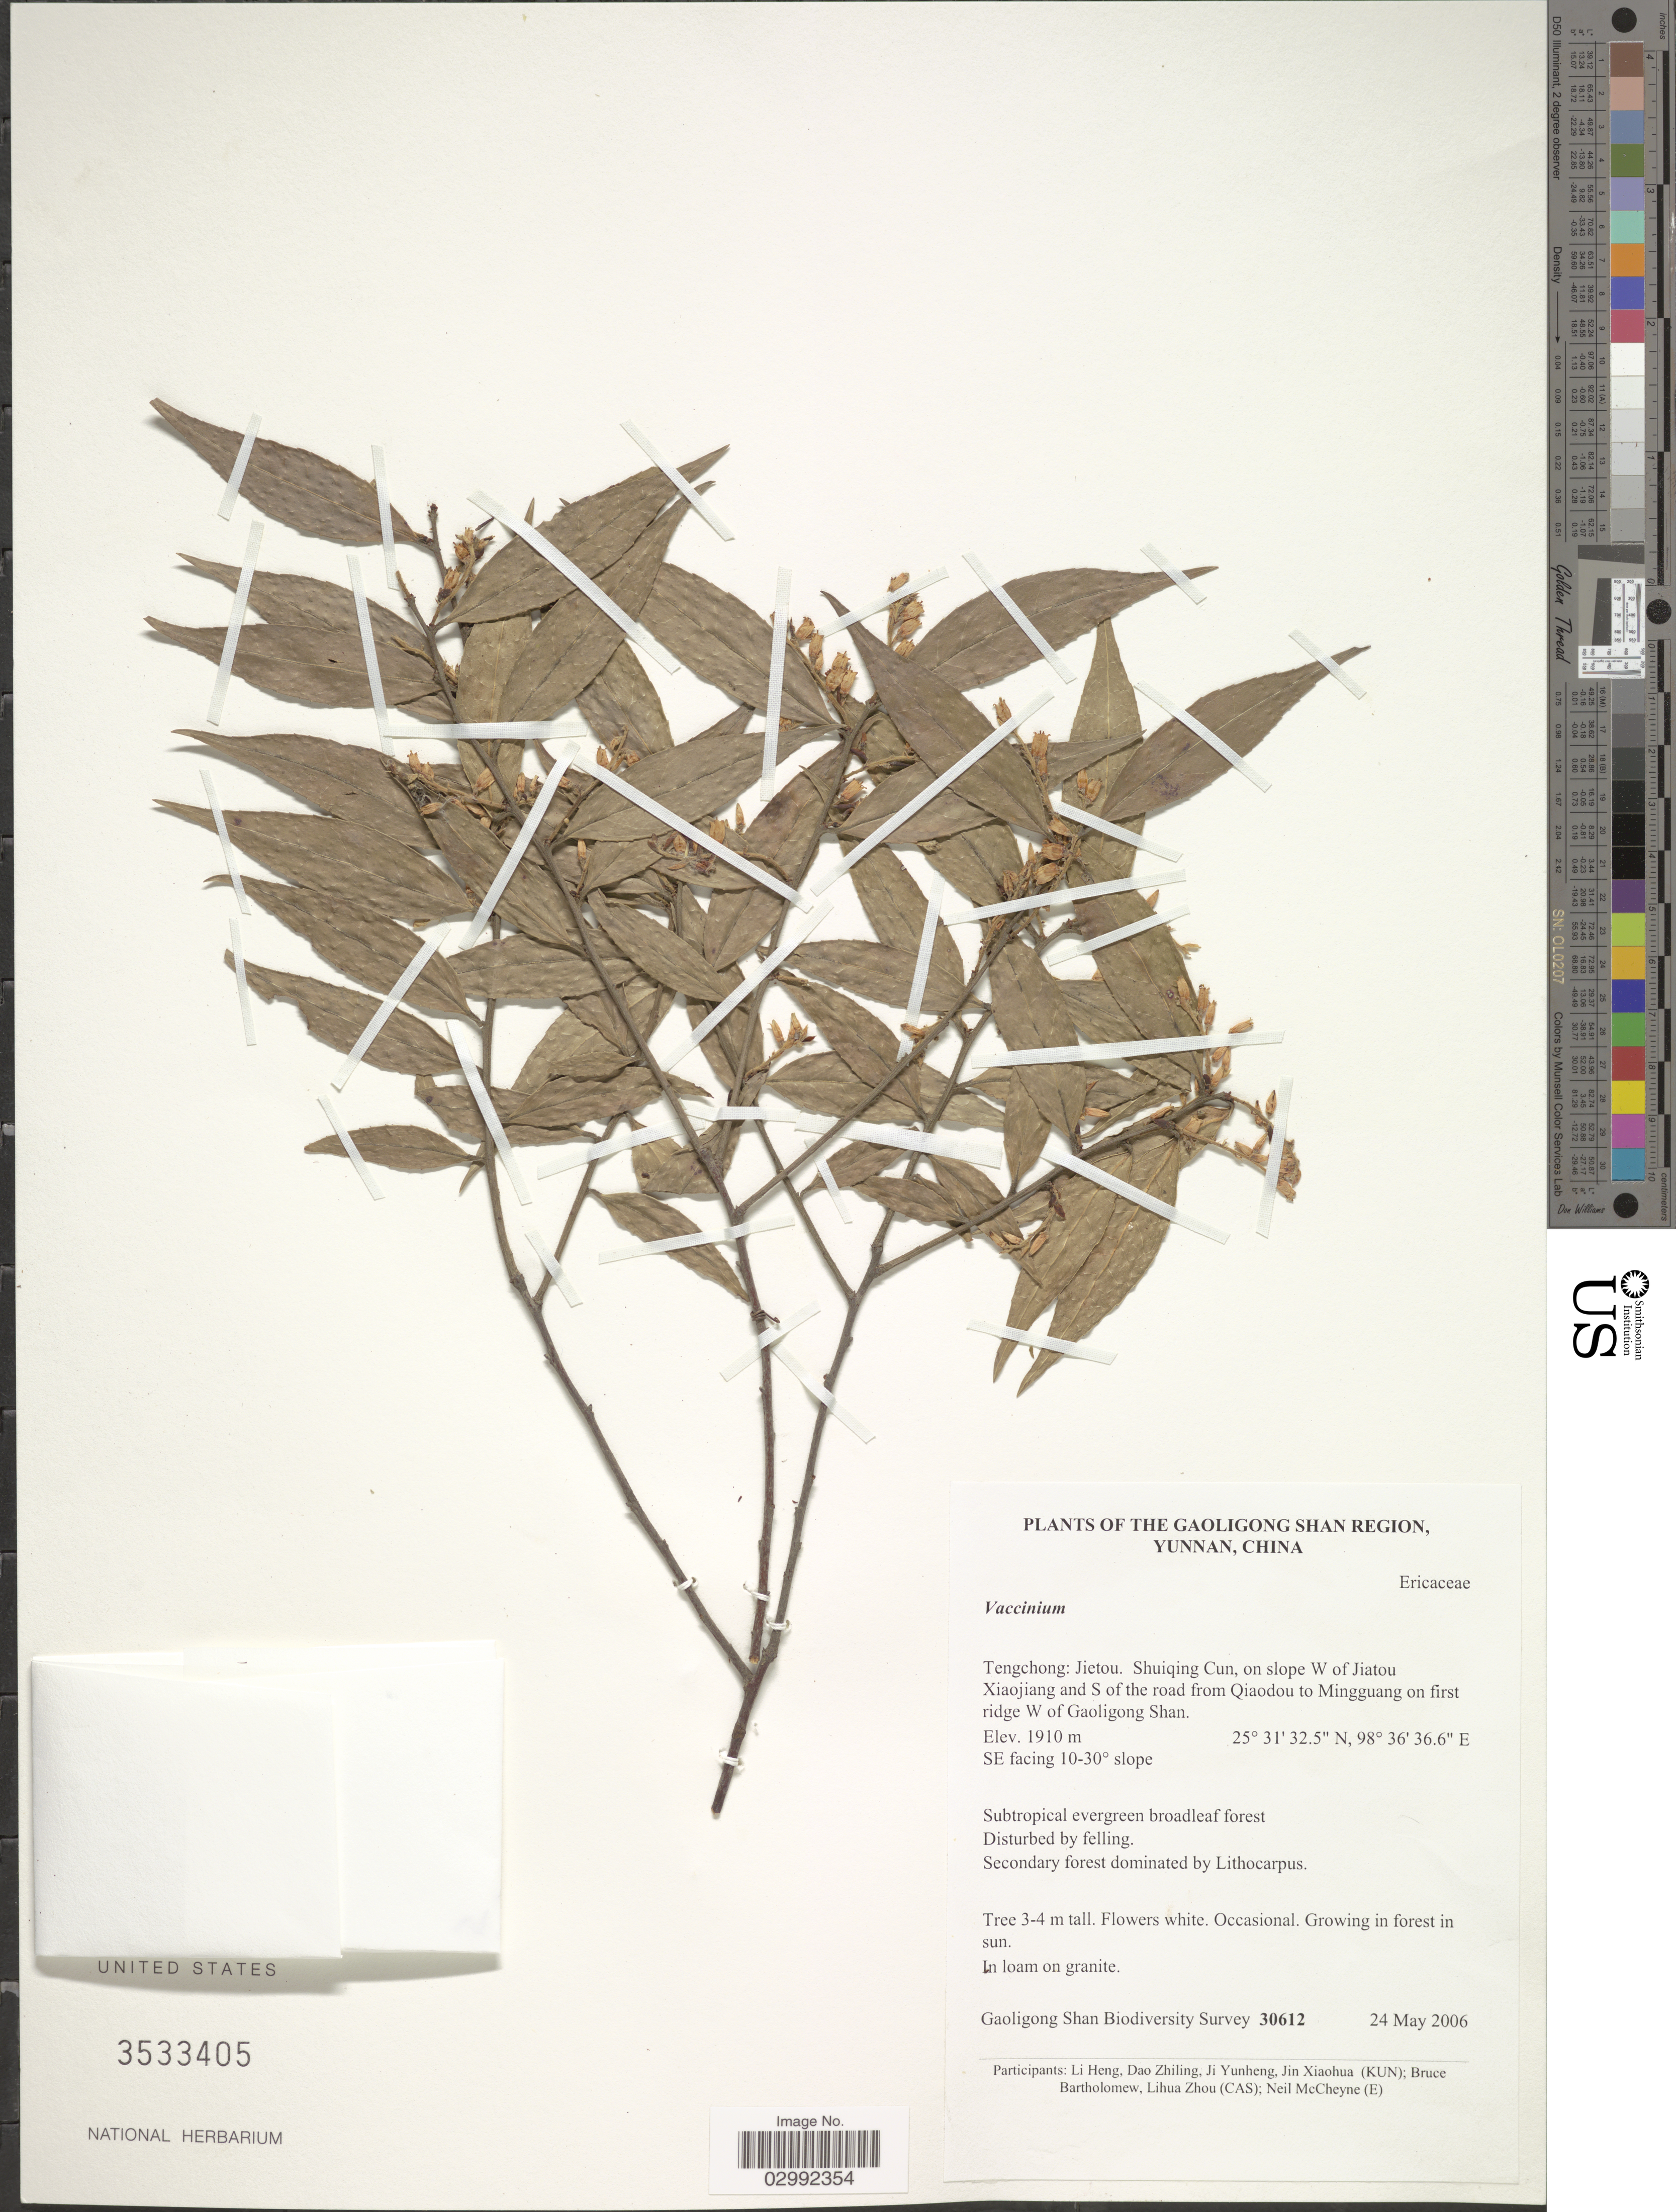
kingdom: Plantae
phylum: Tracheophyta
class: Magnoliopsida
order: Ericales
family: Ericaceae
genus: Vaccinium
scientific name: Vaccinium sp.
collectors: Gaoligong Shan Biodiversity Survey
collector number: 30612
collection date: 2006-05-24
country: China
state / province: Yunnan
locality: Gaoligong Shan Region. Tengchong: Jietou. Shuiqing Cun, on slope W of Jiatou Xiaojiang and S of the road from Qiaodou to Mingguang on first ridge W of Gaoligong Shan. SE facing 10-30° slope.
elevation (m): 1910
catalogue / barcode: US 3533405